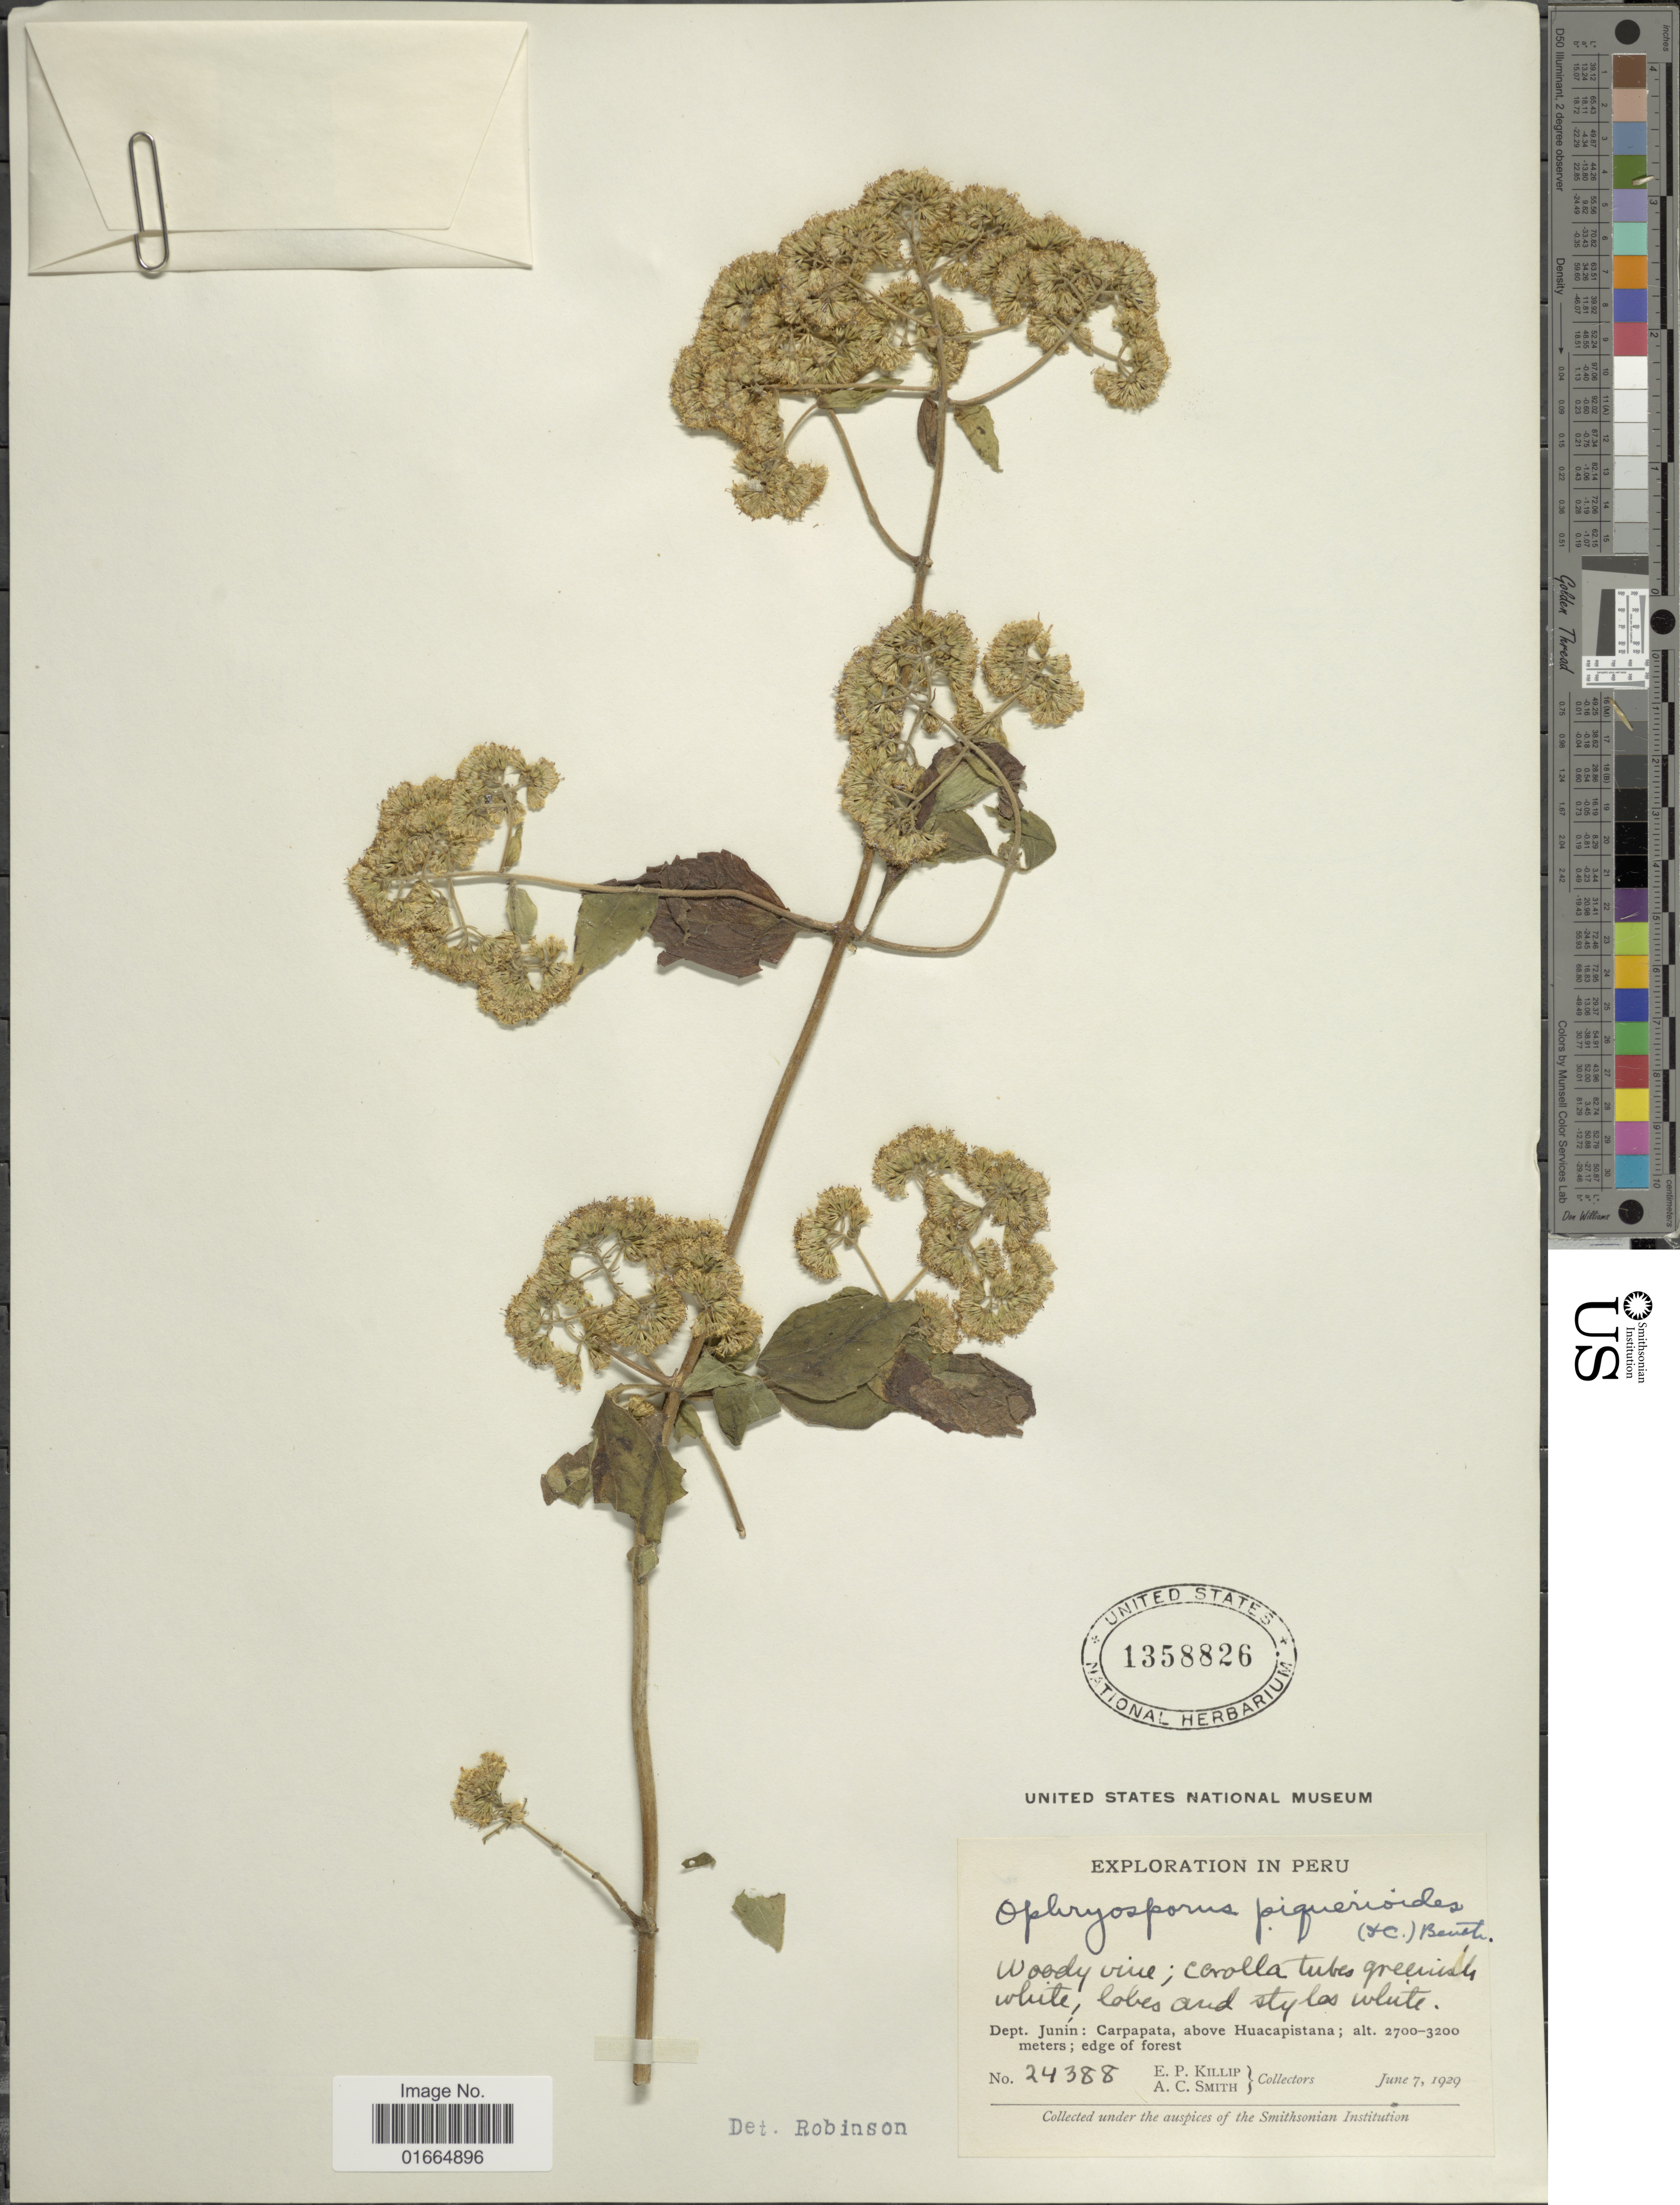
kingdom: Plantae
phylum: Tracheophyta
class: Magnoliopsida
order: Asterales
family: Asteraceae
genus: Ophryosporus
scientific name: Ophryosporus piquerioides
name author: (DC.) Benth. ex Baker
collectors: E. P. Killip & A. C. Smith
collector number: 24388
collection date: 1929-06-07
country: Peru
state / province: Junín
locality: Dept. Junín: Carpapata, above Huacapistana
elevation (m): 2700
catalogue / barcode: US 1358826